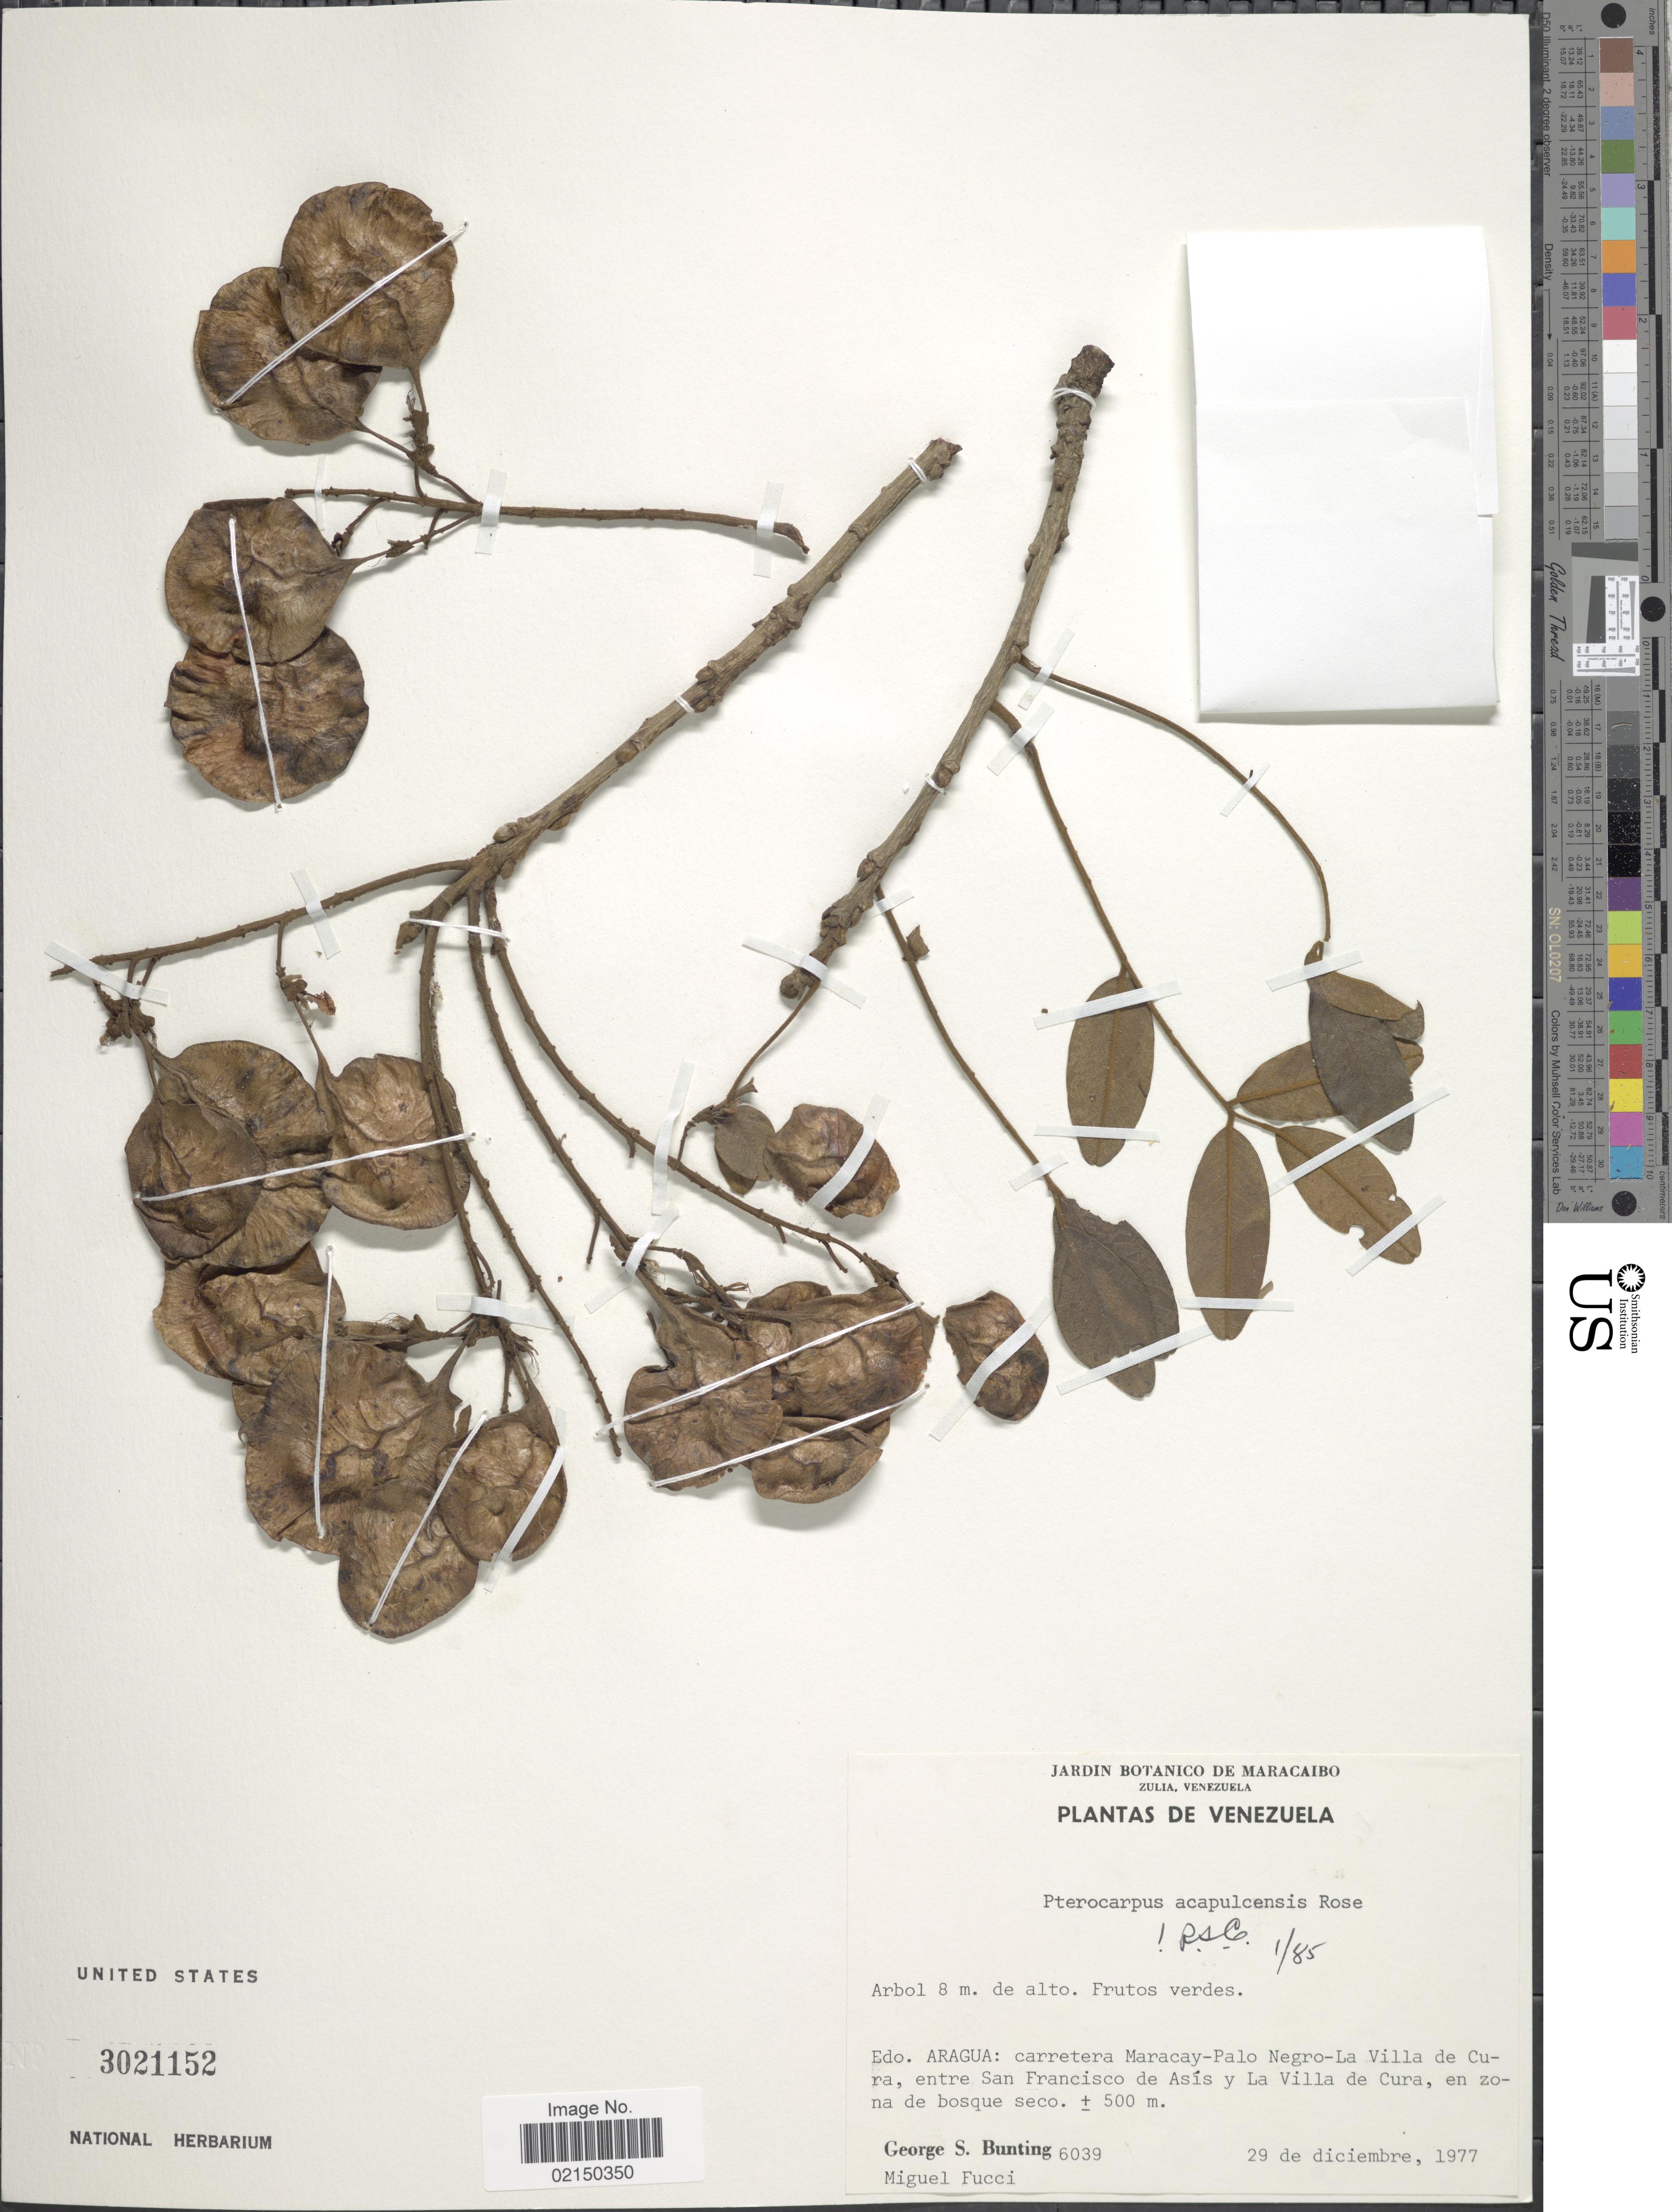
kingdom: Plantae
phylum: Tracheophyta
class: Magnoliopsida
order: Fabales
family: Fabaceae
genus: Pterocarpus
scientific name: Pterocarpus acapulcensis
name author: Rose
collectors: G. S. Bunting & M. Fucci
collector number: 6039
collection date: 1977-12-29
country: Venezuela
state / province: Aragua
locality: Carretera Maracay-Palo Negro-La Villa de Cura, entre San Francisco de Asis y La Villa de Cura, en zona de bosque seco.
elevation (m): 500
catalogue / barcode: US 3021152